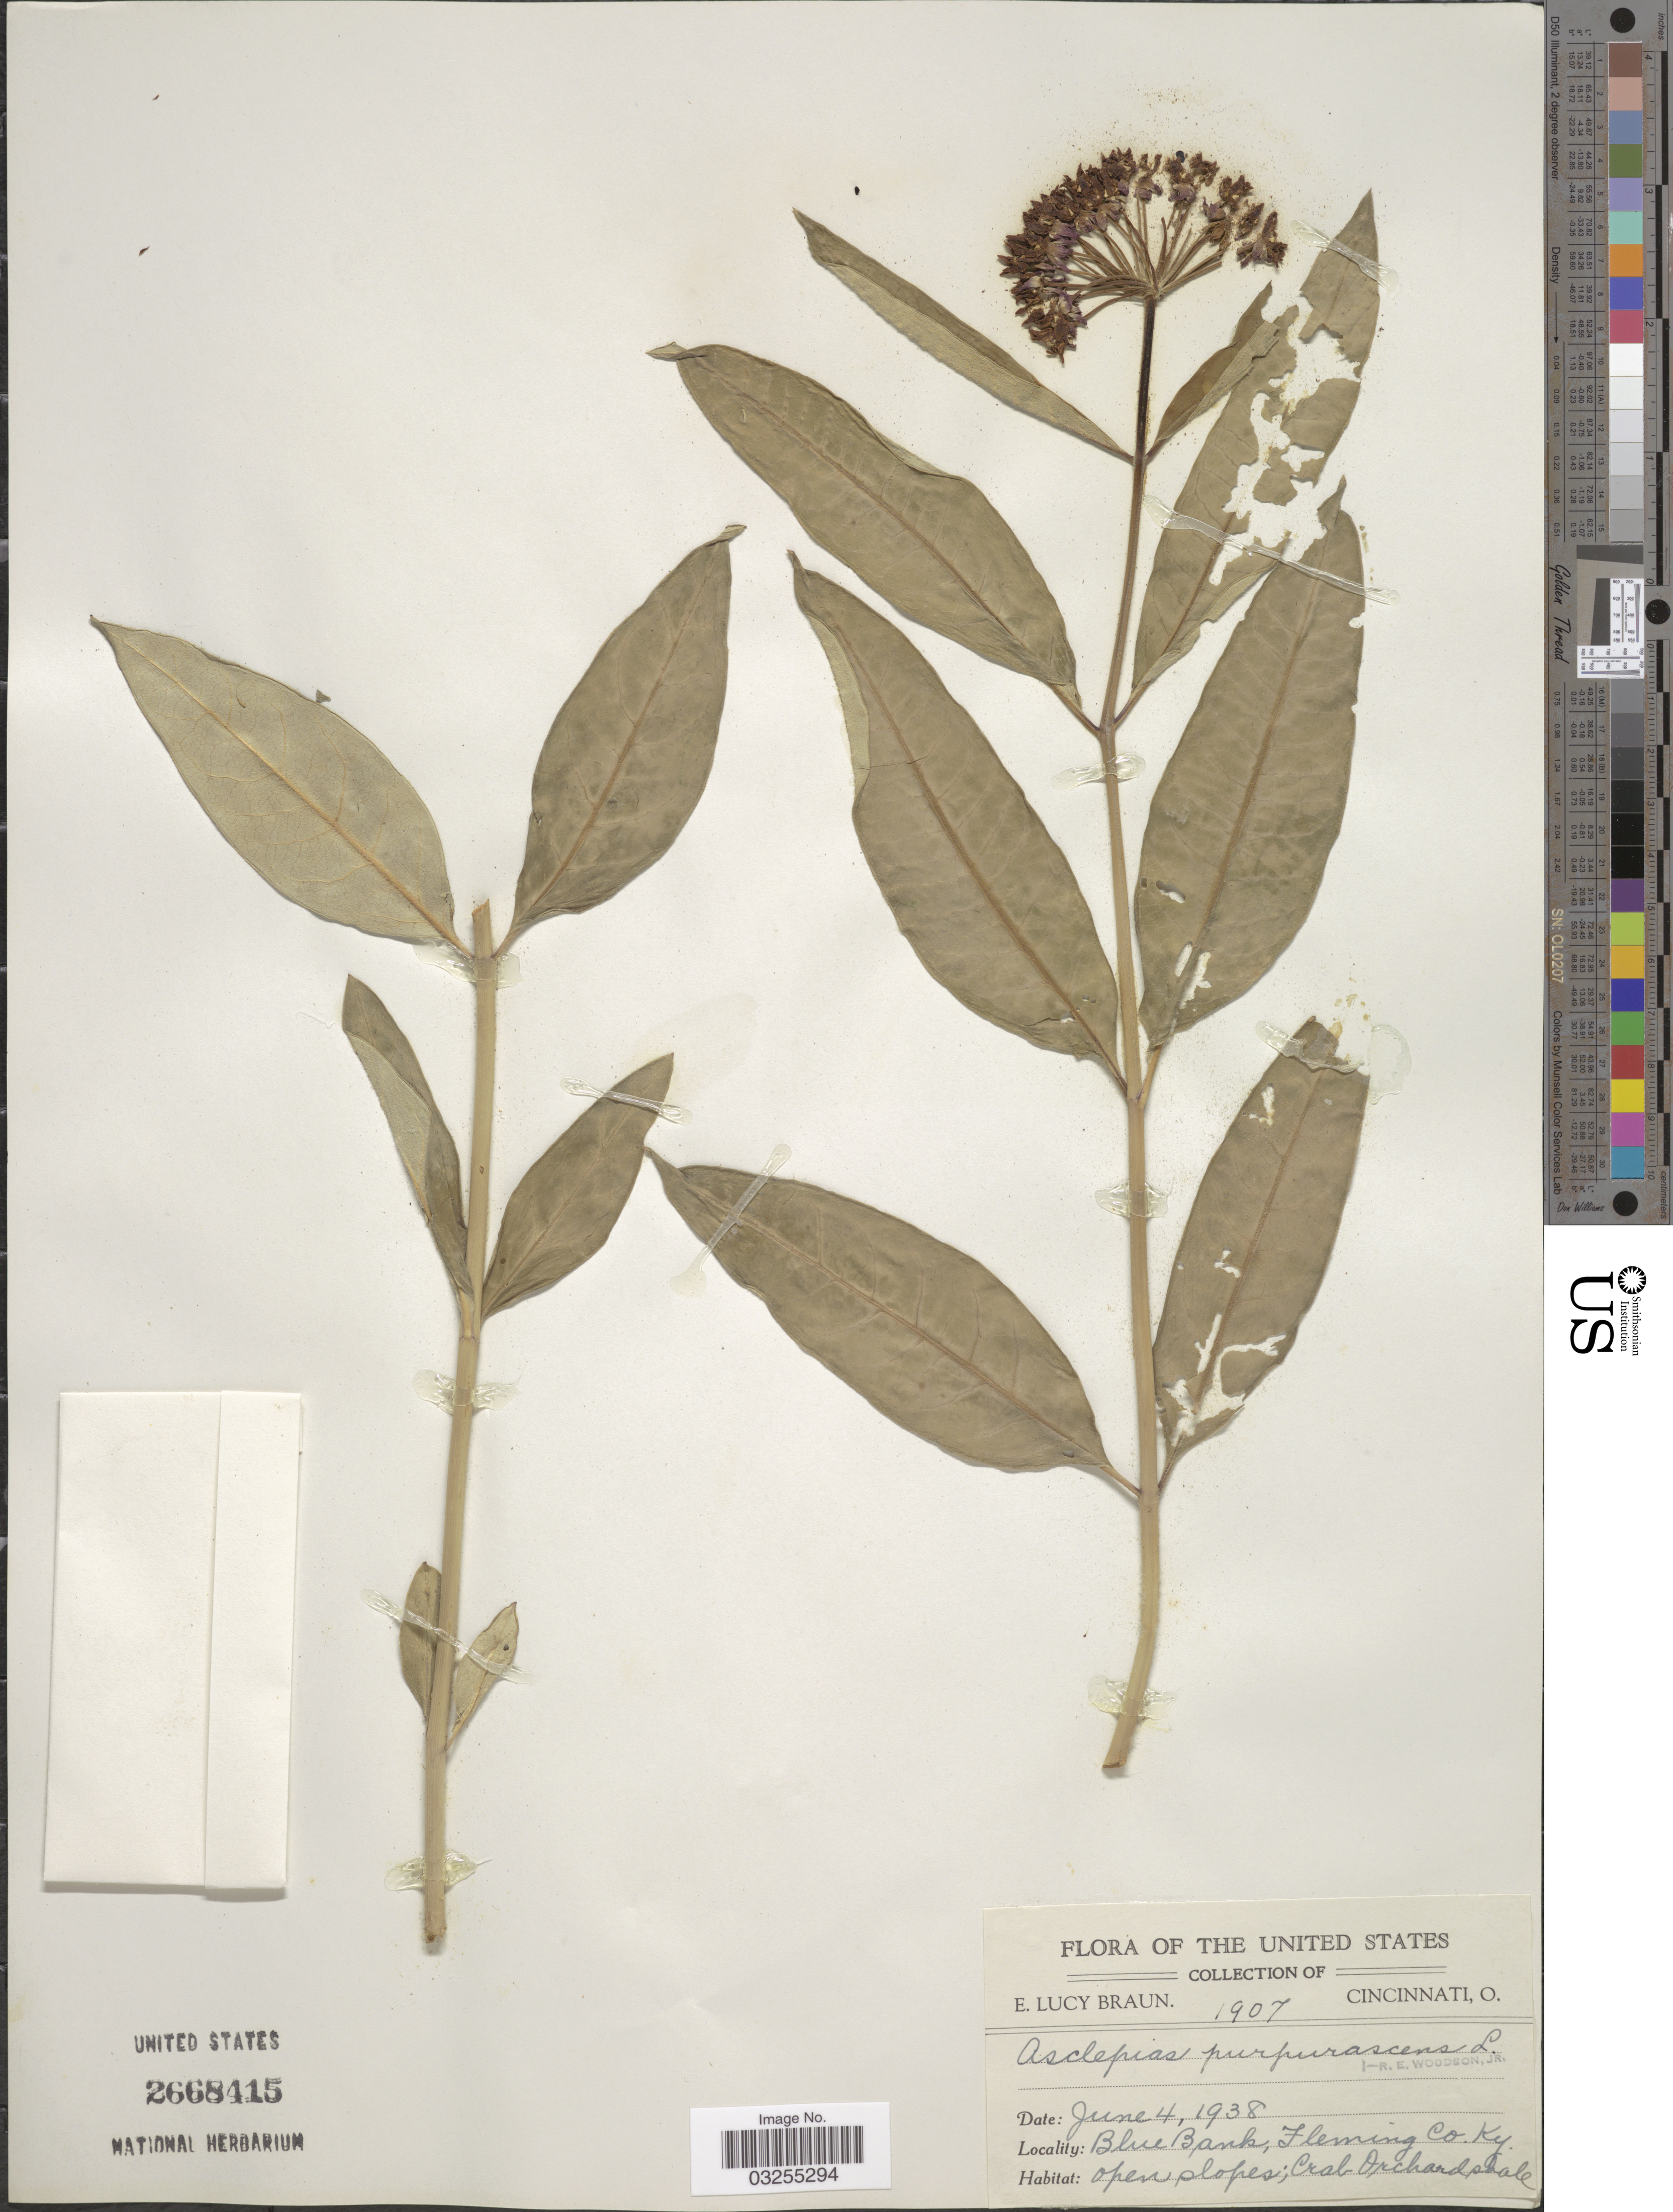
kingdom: Plantae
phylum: Tracheophyta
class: Magnoliopsida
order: Gentianales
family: Apocynaceae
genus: Asclepias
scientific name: Asclepias purpurascens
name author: L.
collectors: E. Braun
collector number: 1907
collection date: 1938-06-04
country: United States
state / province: Kentucky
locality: Blue Bank, Fleming Co.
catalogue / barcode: US 2668415